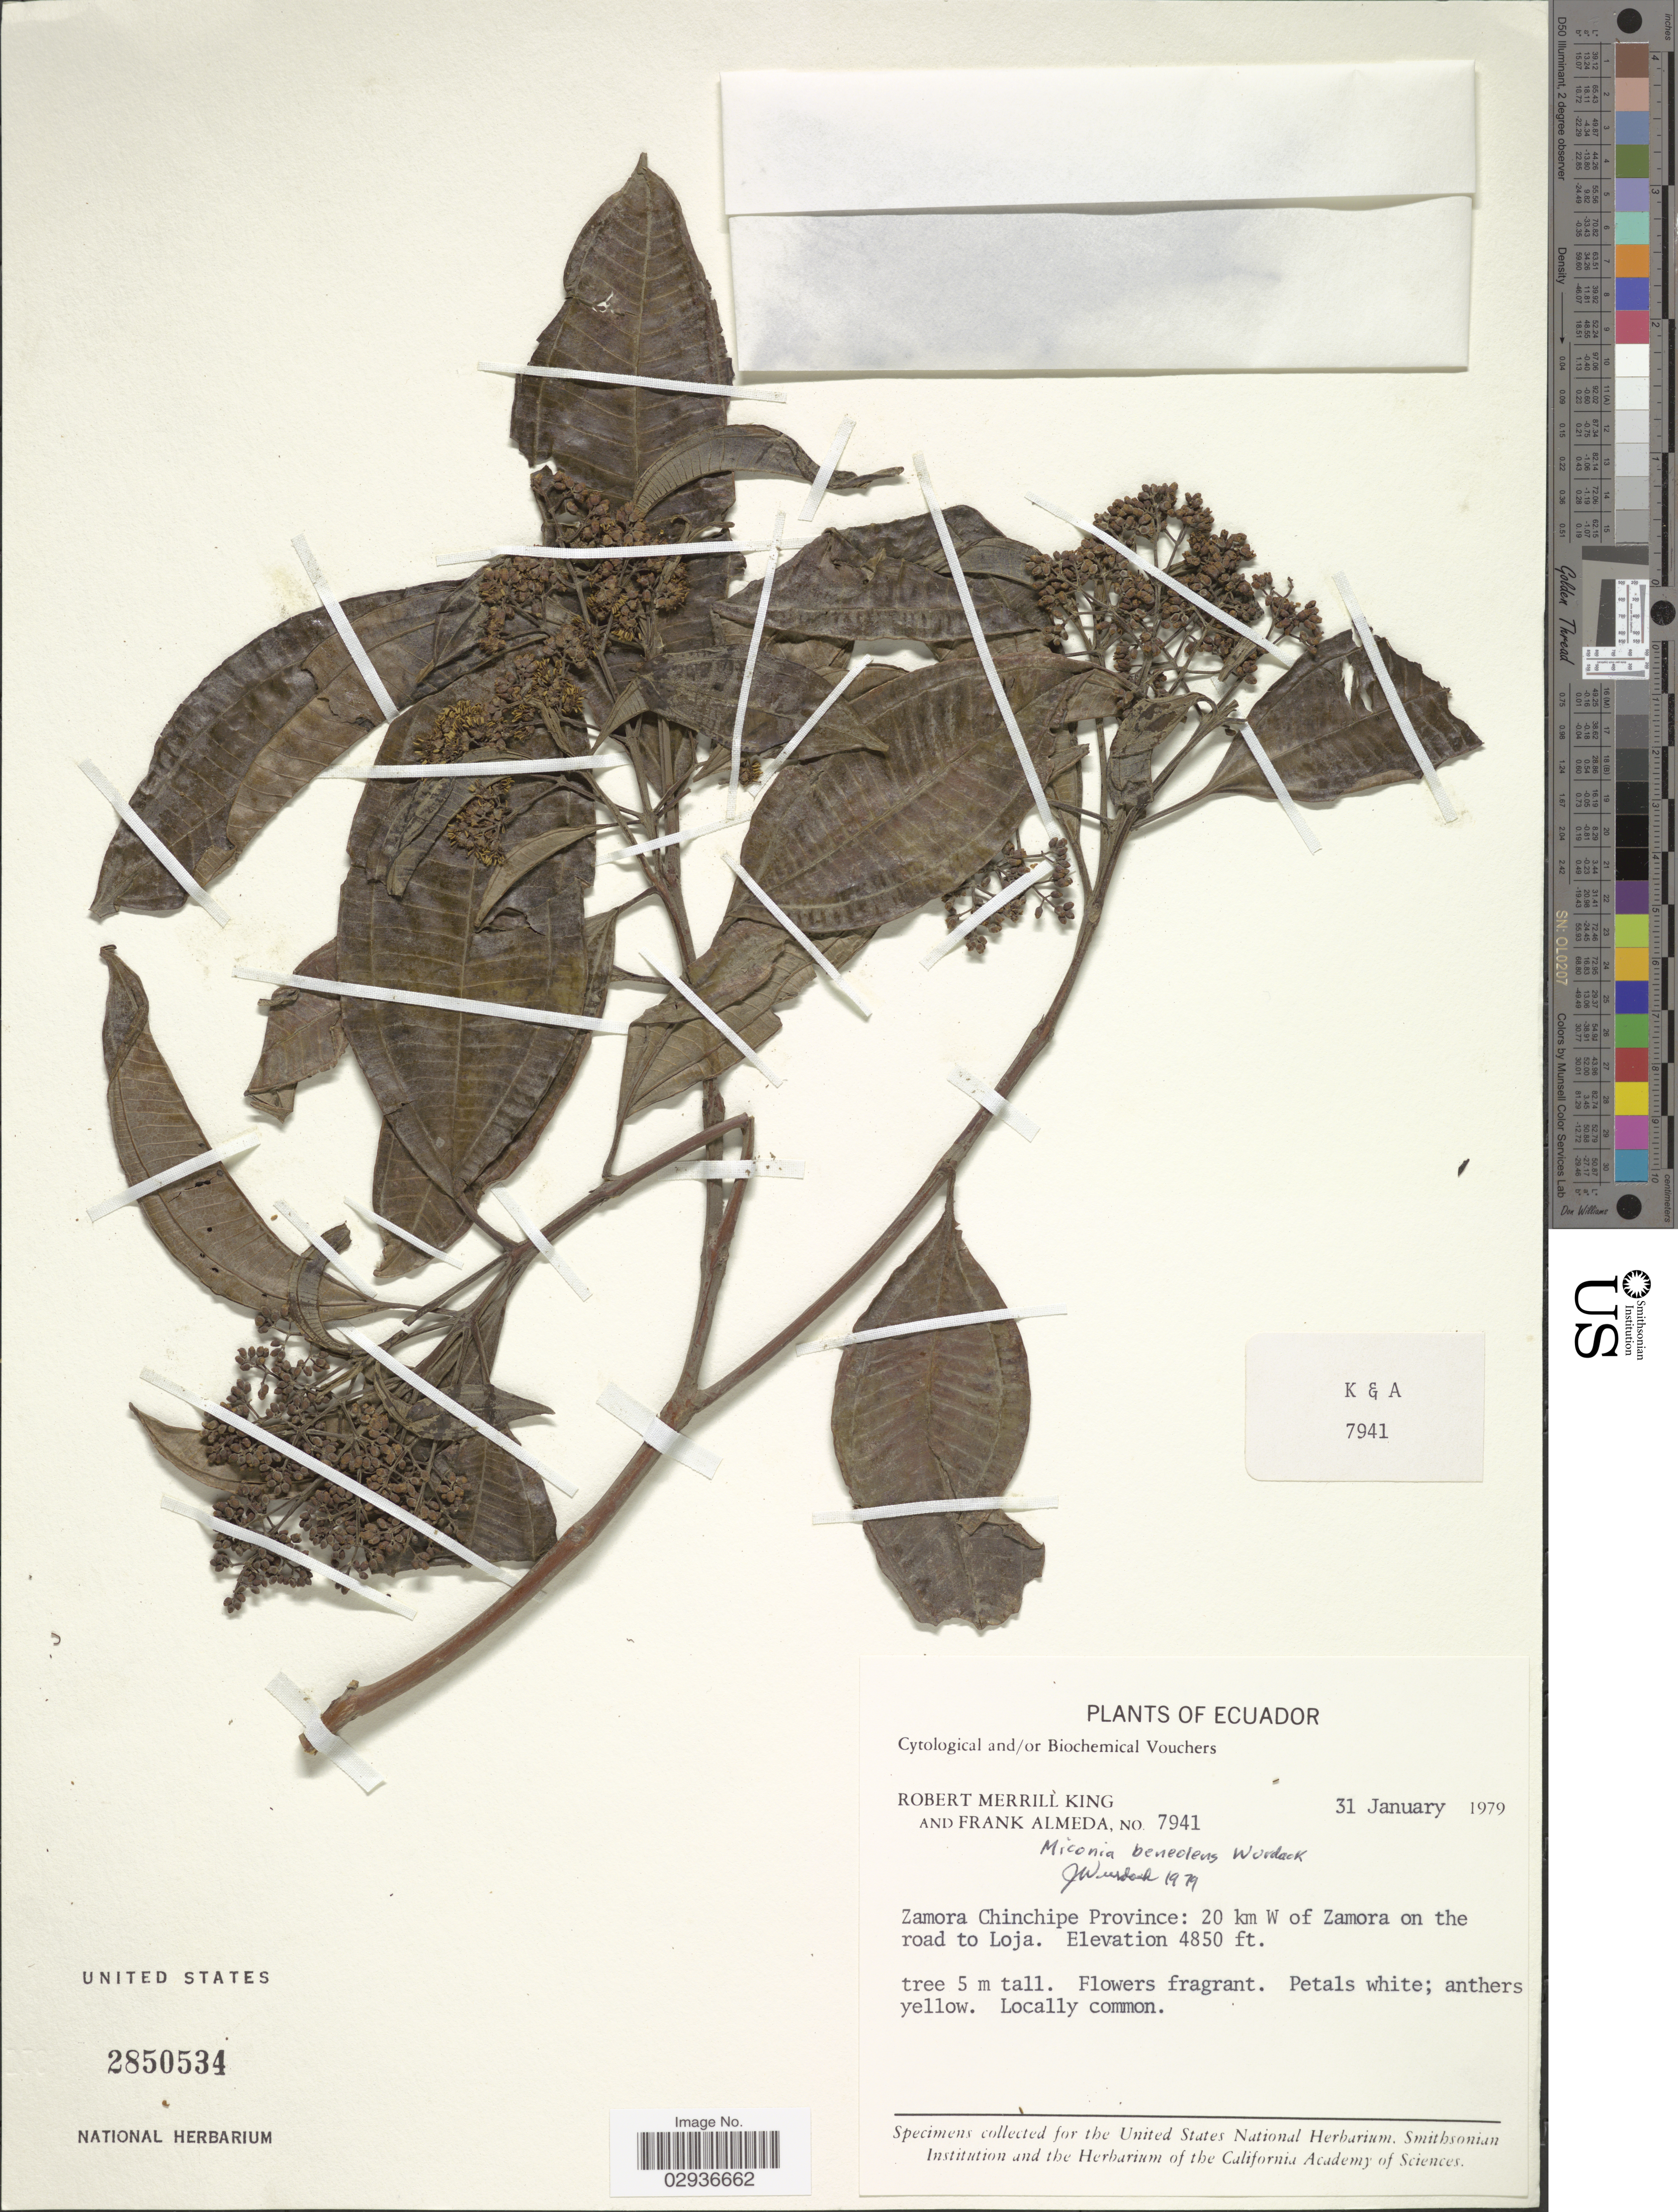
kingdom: Plantae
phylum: Tracheophyta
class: Magnoliopsida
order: Myrtales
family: Melastomataceae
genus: Miconia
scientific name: Miconia beneolens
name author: Wurdack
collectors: R. M. King & F. Almeda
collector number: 7941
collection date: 1979-01-31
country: Ecuador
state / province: Zamora-Chinchipe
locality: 20 km W of Zamora on the road to Loja.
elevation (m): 1478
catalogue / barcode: US 2850534